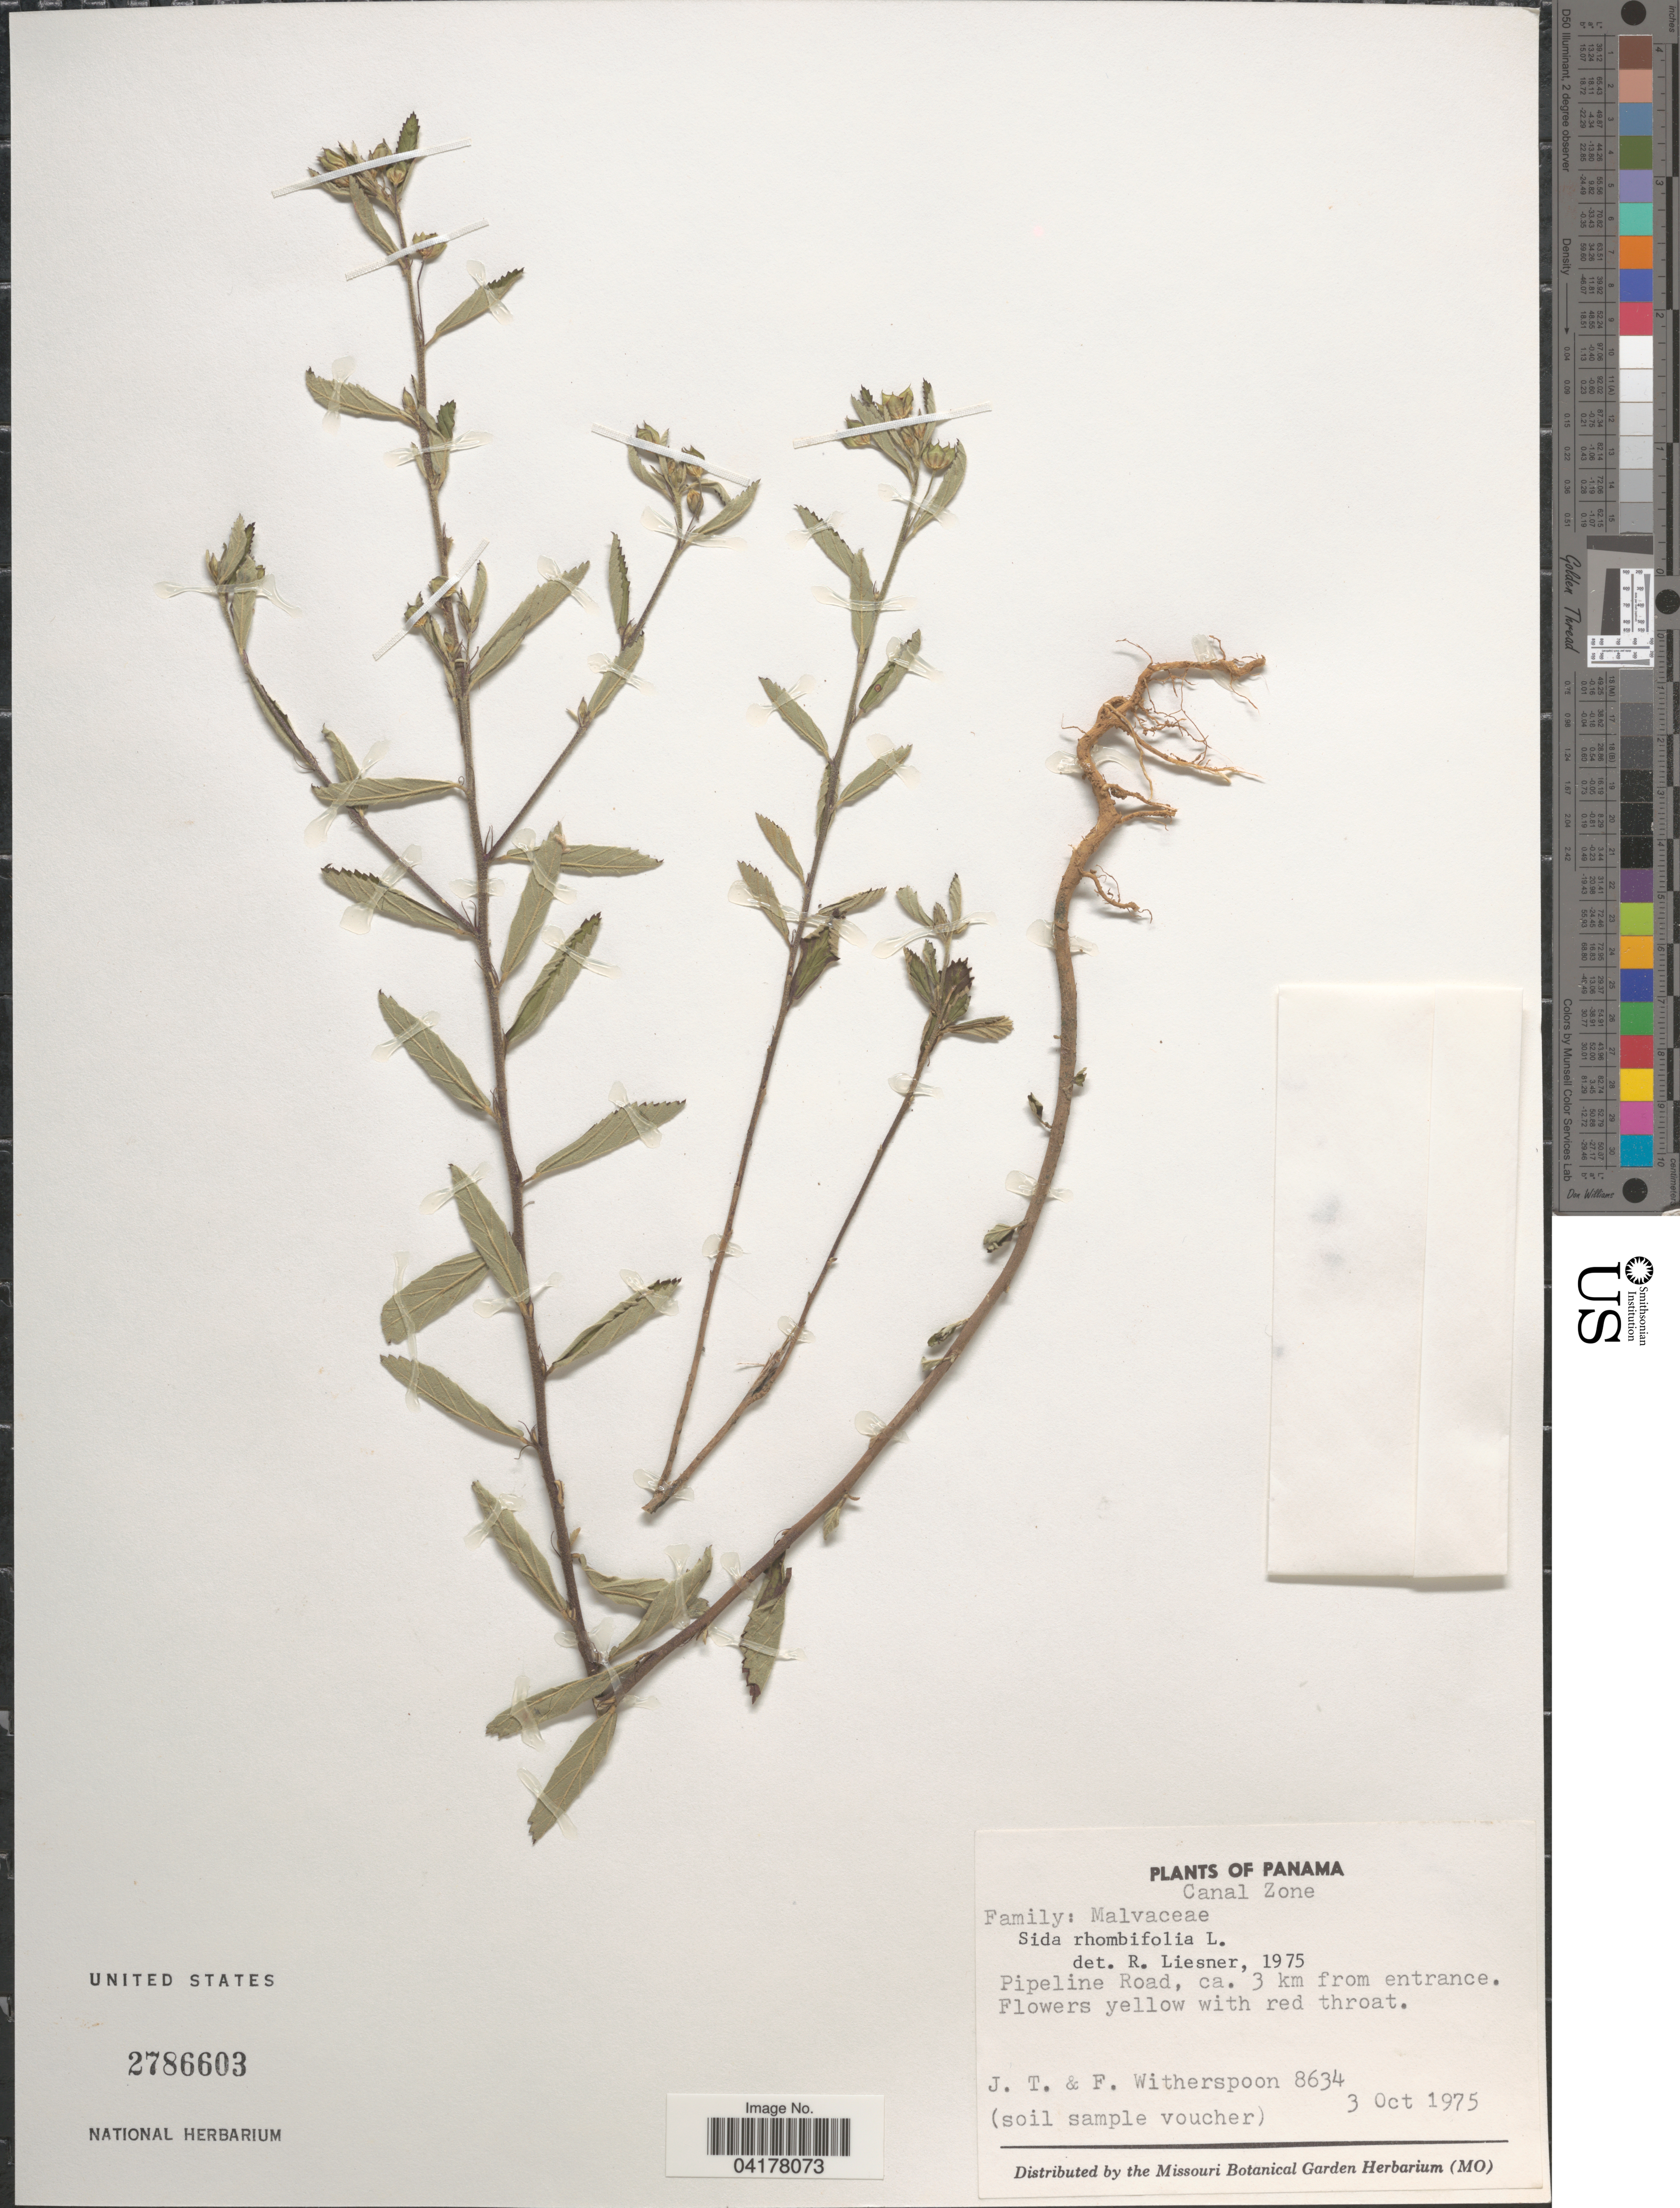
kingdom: Plantae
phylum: Tracheophyta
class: Magnoliopsida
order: Malvales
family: Malvaceae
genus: Sida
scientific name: Sida rhombifolia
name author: L.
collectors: J. Witherspoon & F. Witherspoon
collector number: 8634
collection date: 1975-10-03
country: Panama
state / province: Colón / Panamá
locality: Canal Zone. Pipeline Road, ca. 3 km from entrance.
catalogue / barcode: US 2786603